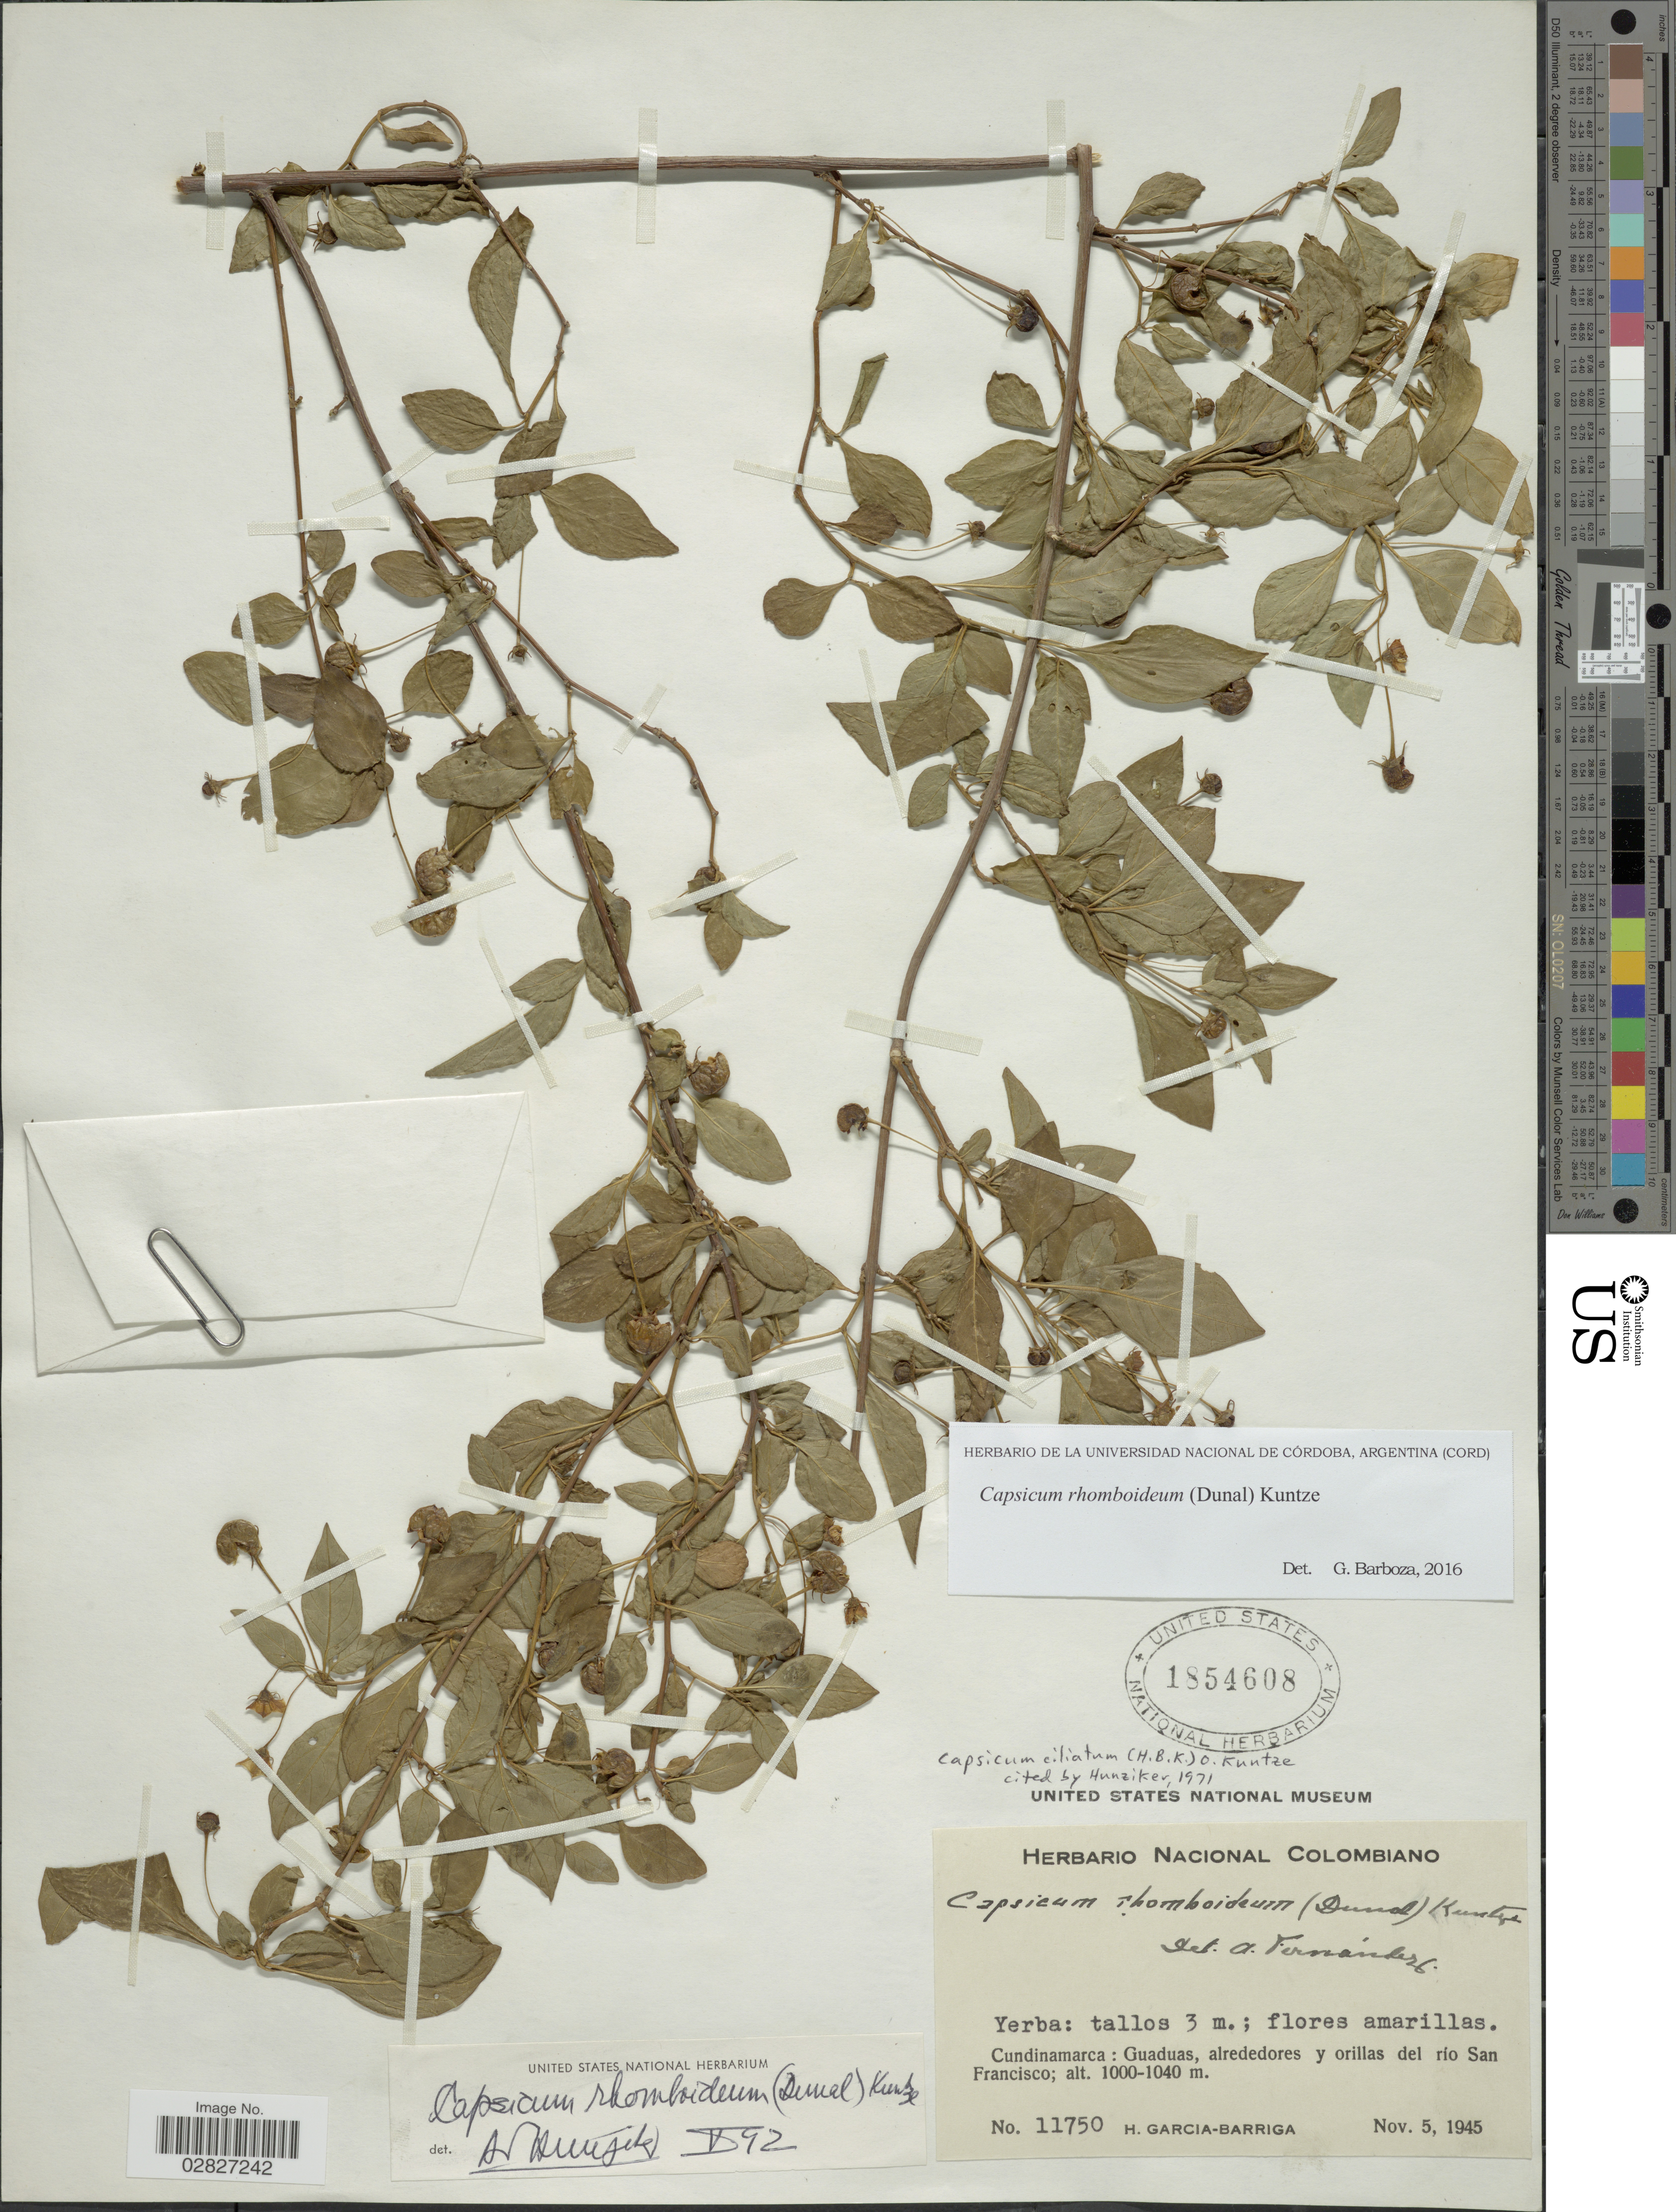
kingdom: Plantae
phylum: Tracheophyta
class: Magnoliopsida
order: Solanales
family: Solanaceae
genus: Capsicum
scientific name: Capsicum rhomboideum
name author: (Humb. & Bonpl. ex Dunal) Kuntze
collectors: H. García Barriga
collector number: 11750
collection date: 1945-11-05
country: Colombia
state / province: Cundinamarca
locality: Cundinamarca: Guaduas, alrededores y orillas del río San Francisco.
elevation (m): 1000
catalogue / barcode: US 1854608